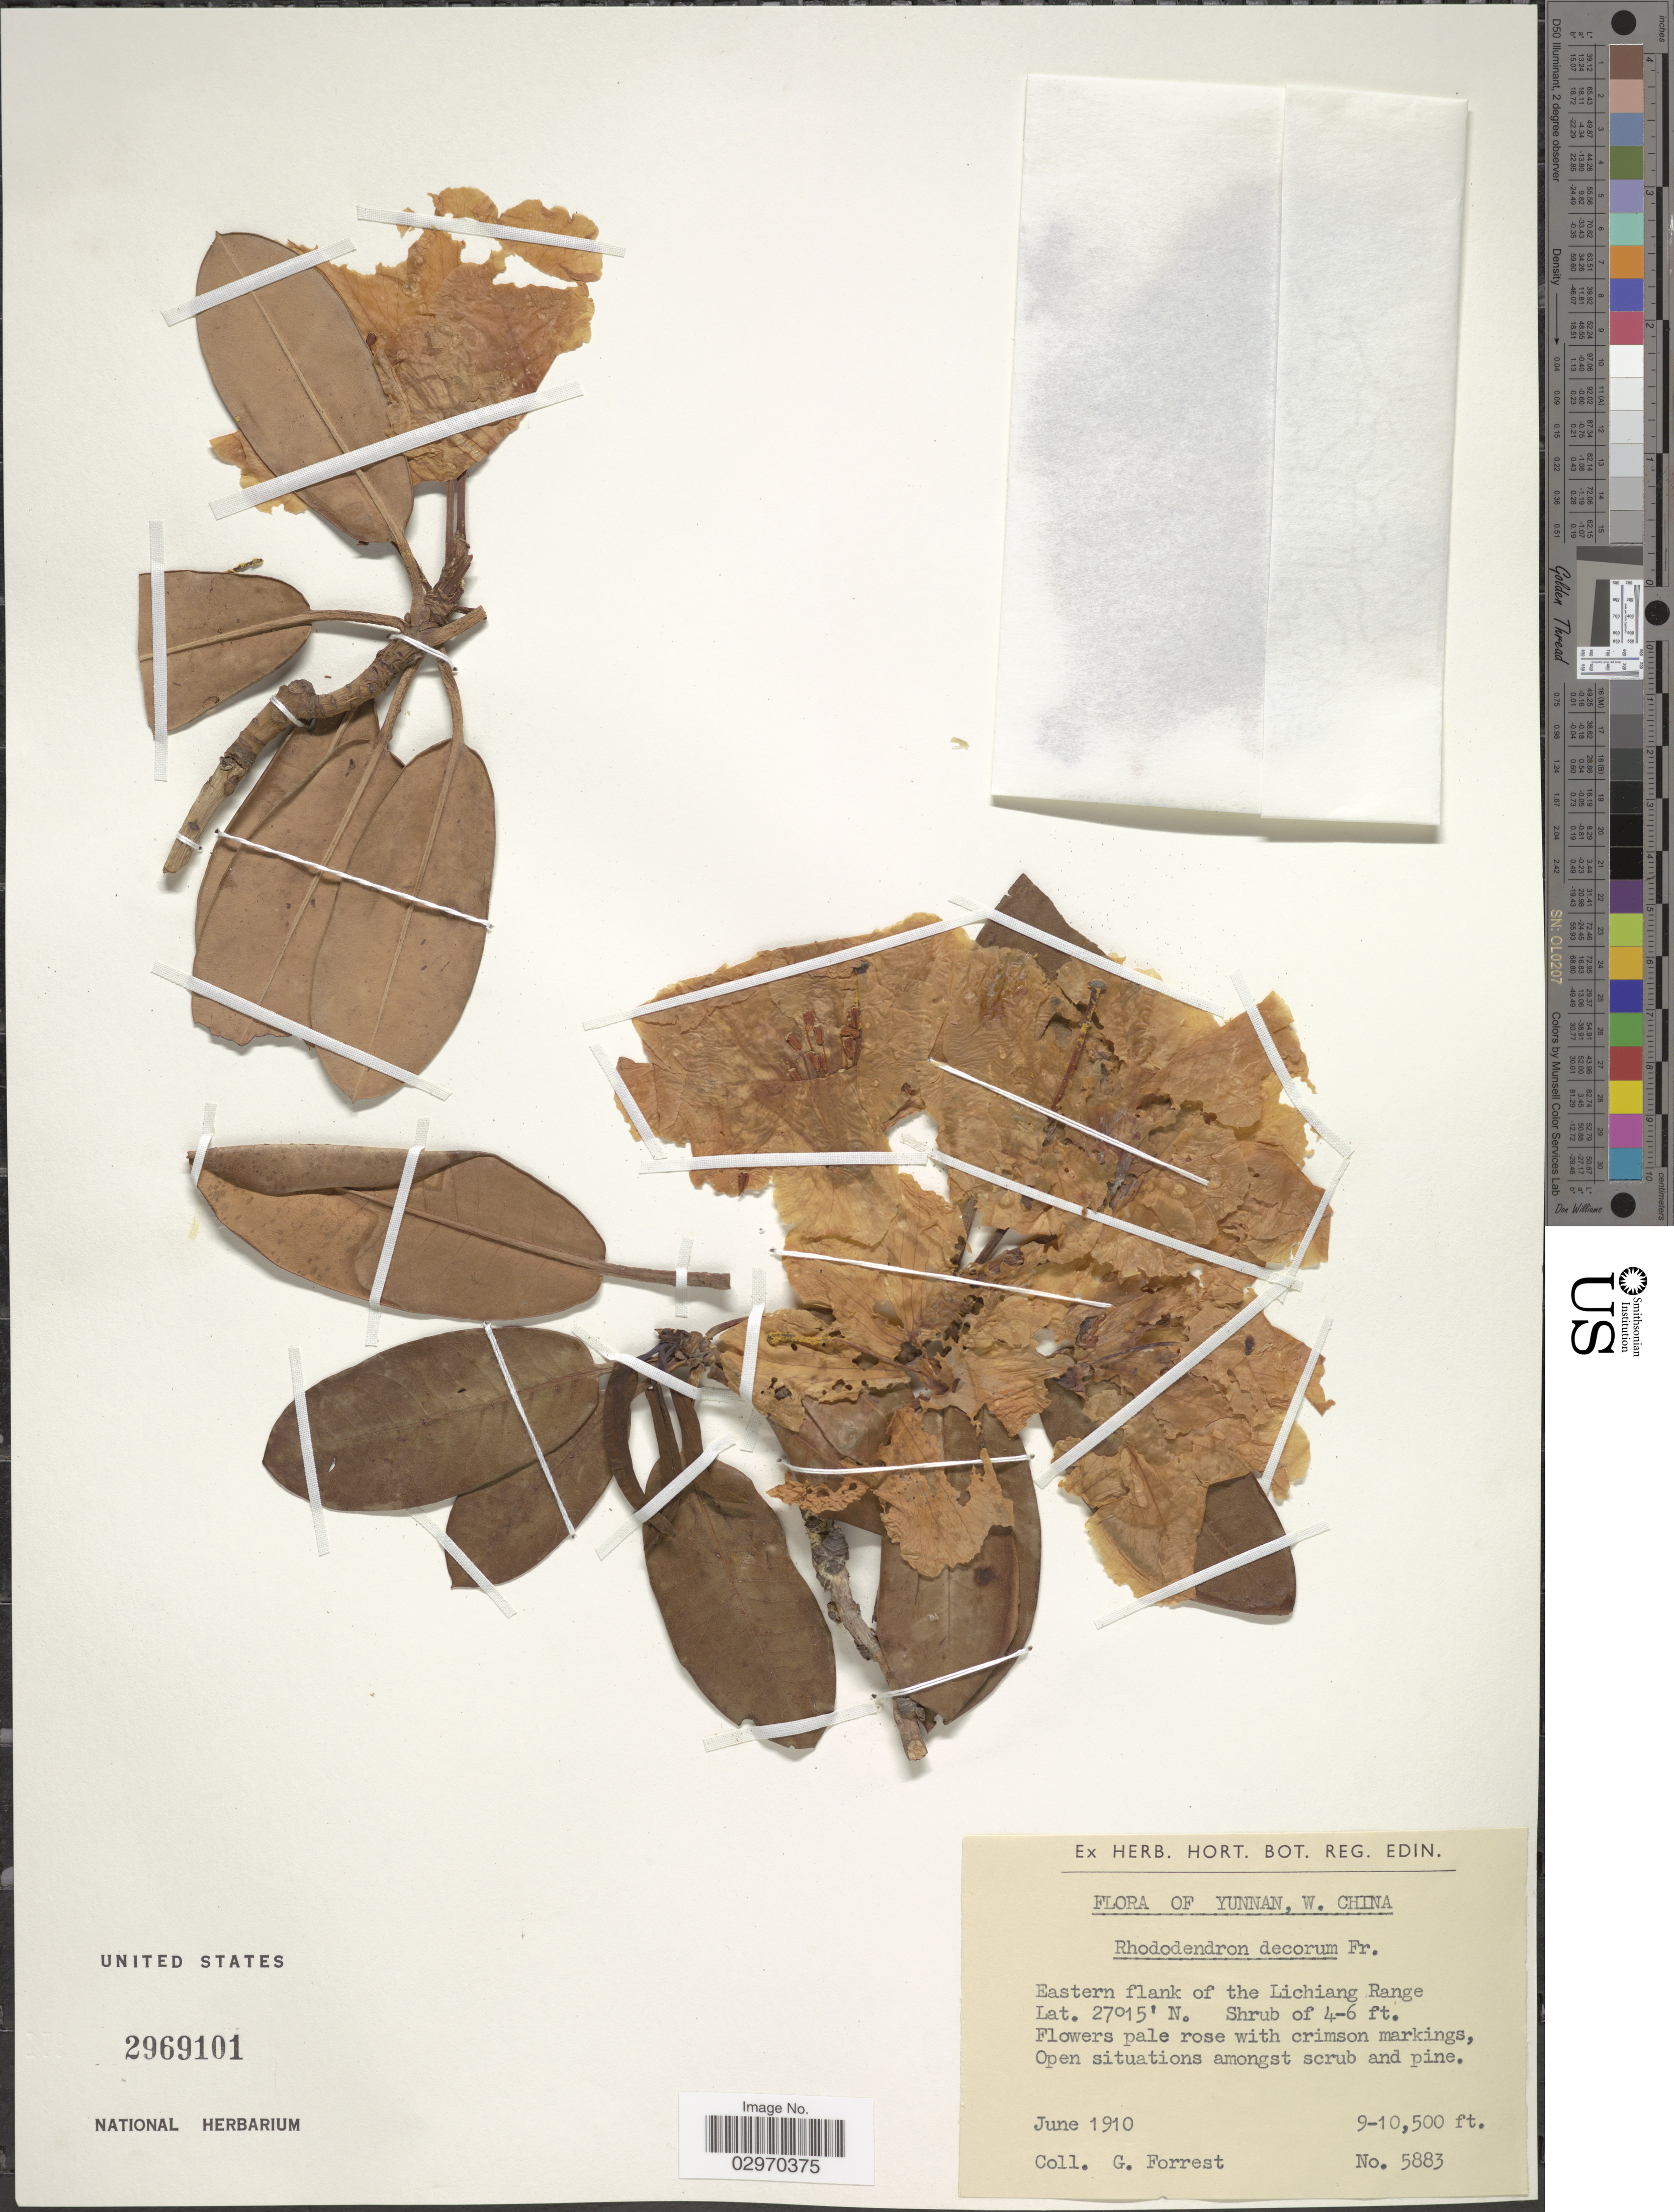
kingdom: Plantae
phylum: Tracheophyta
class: Magnoliopsida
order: Ericales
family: Ericaceae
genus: Rhododendron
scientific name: Rhododendron decorum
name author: Franch.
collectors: G. Forrest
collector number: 5883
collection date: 1910-06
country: China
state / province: Yunnan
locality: W. China. Eastern flank of the Lichiang Range.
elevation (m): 2743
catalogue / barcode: US 2969101